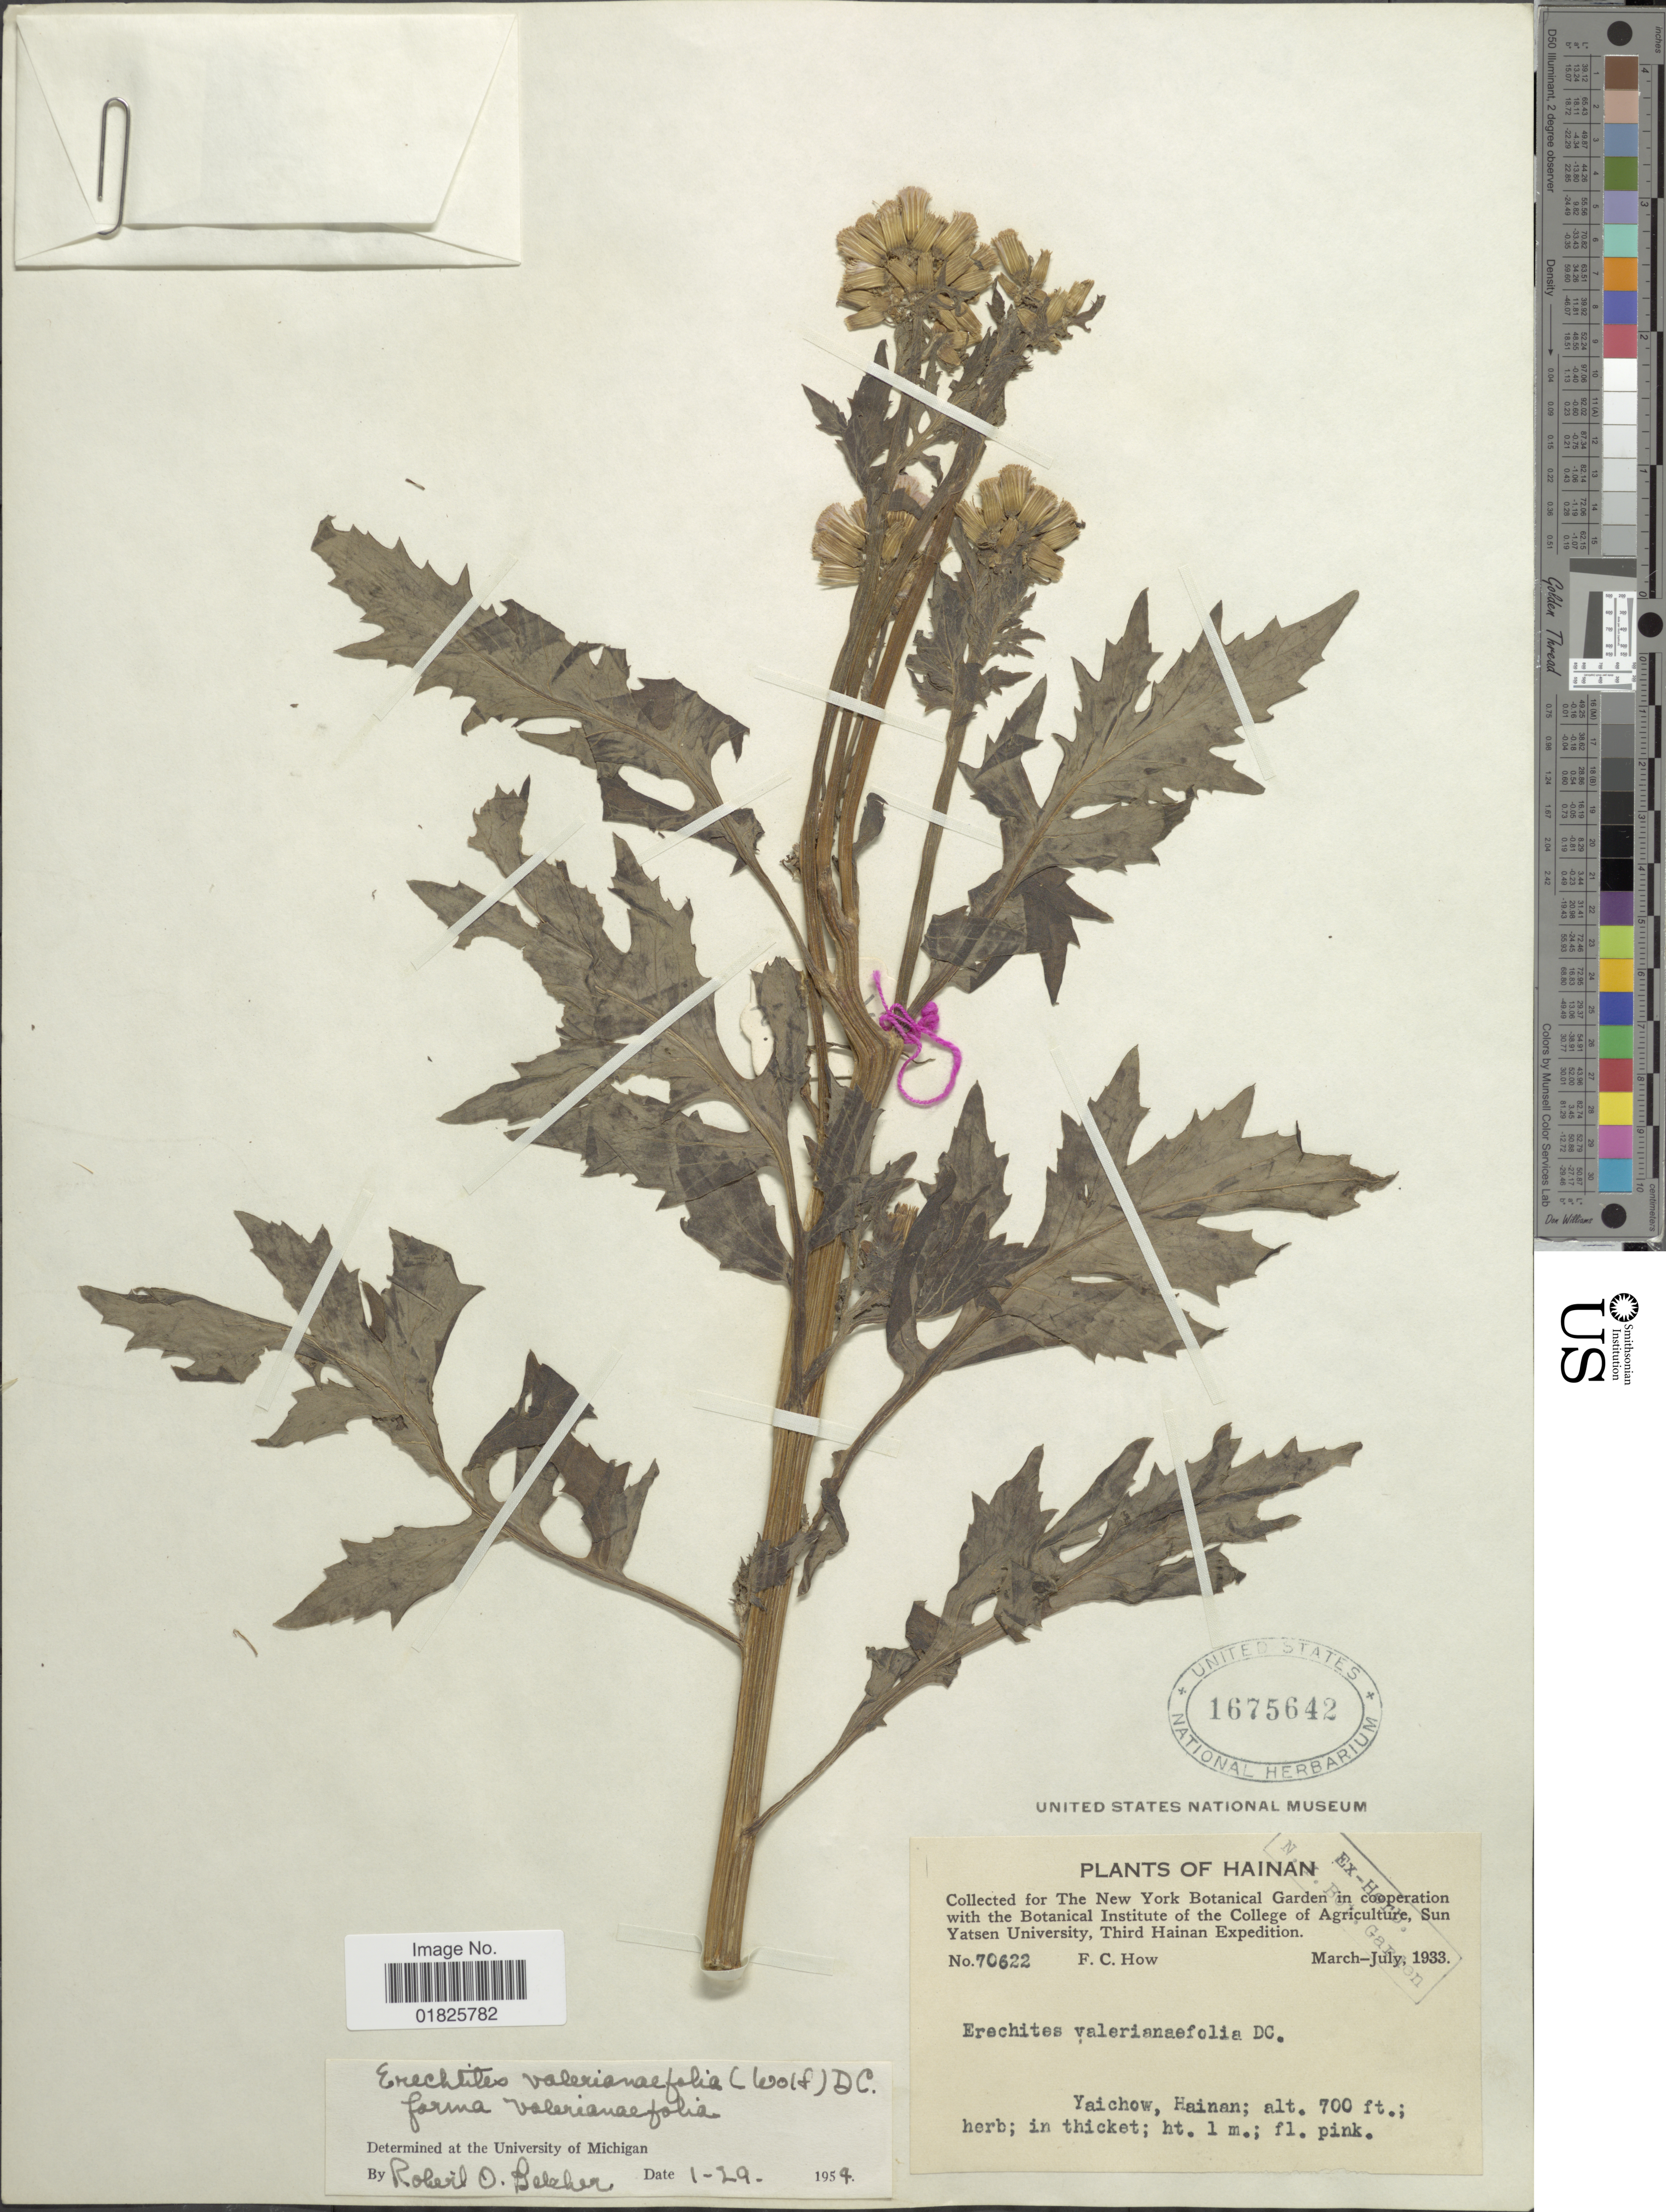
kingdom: Plantae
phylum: Tracheophyta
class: Magnoliopsida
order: Asterales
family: Asteraceae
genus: Erechtites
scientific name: Erechtites valerianifolius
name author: (Link ex Spreng.) DC.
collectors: F. C. How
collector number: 70622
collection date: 1933-03/1933-07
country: China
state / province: Hainan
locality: Yaichow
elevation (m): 213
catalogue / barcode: US 1675642